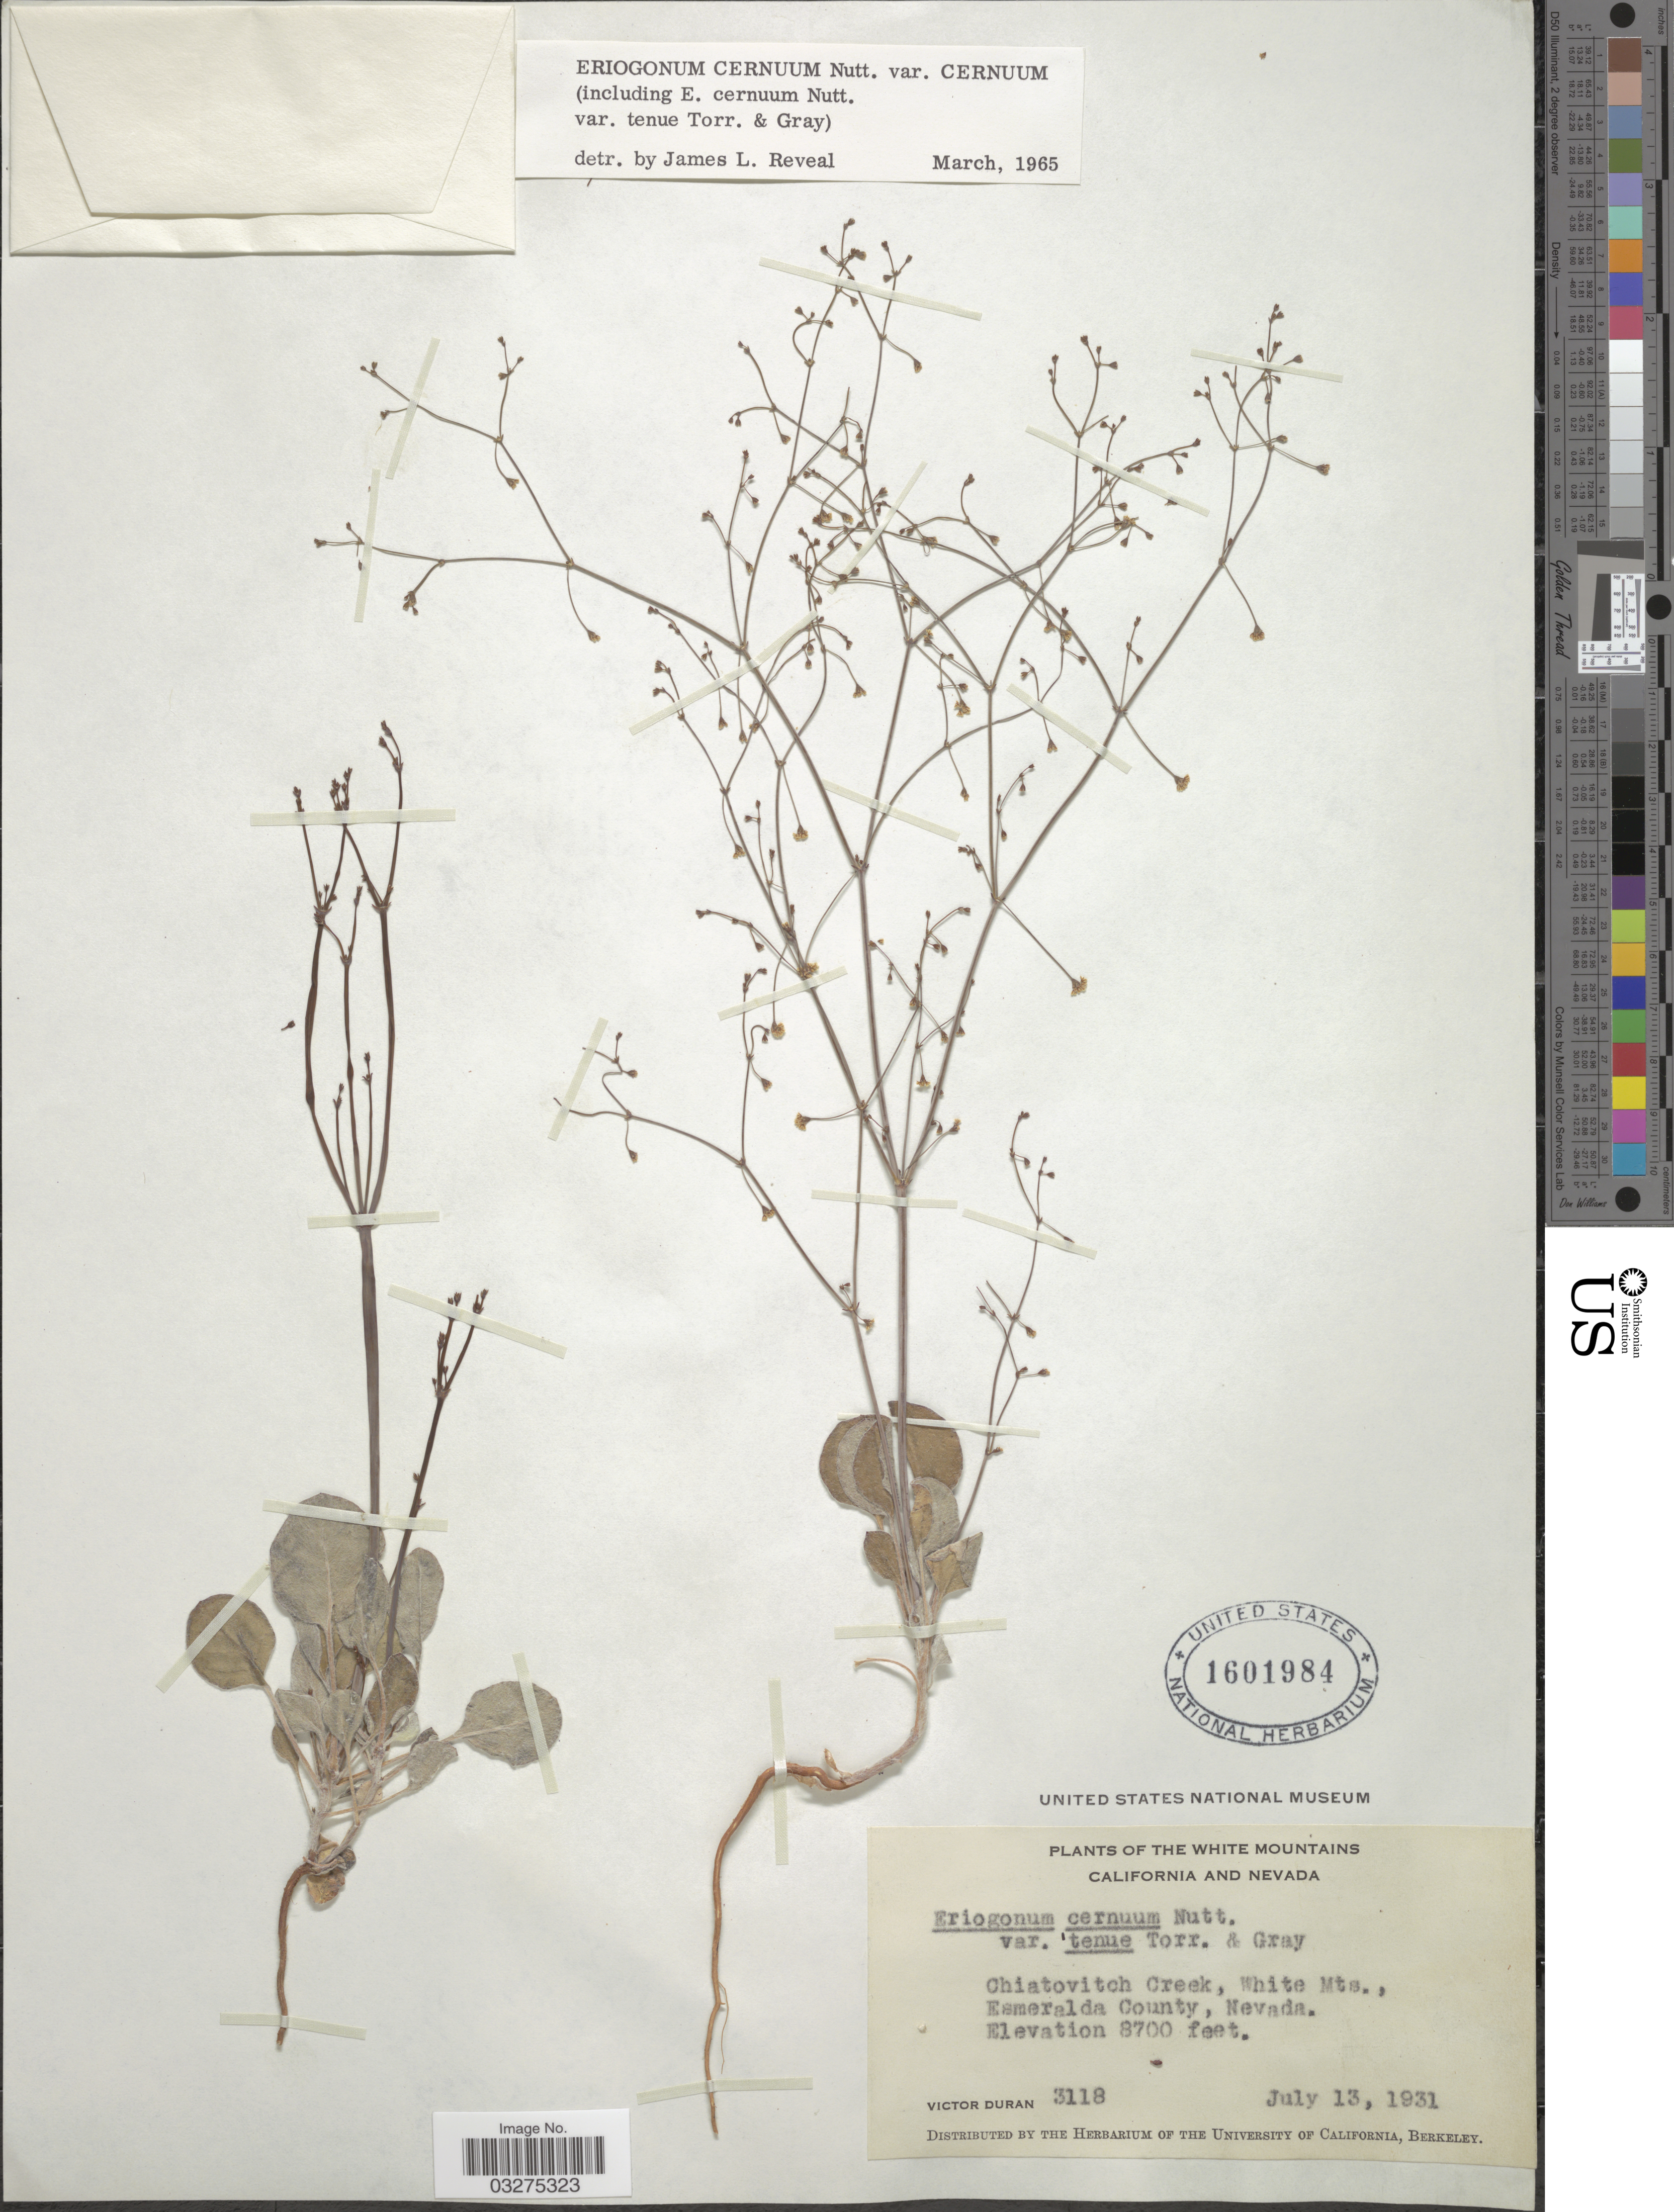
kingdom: Plantae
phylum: Tracheophyta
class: Magnoliopsida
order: Caryophyllales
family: Polygonaceae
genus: Eriogonum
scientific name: Eriogonum cernuum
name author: Nutt.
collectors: V. Duran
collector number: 3118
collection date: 1931-07-13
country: United States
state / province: Nevada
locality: The White Mountains. Chiatovitch Creek, White Mts., Esmeralda County.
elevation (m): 2652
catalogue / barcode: US 1601984